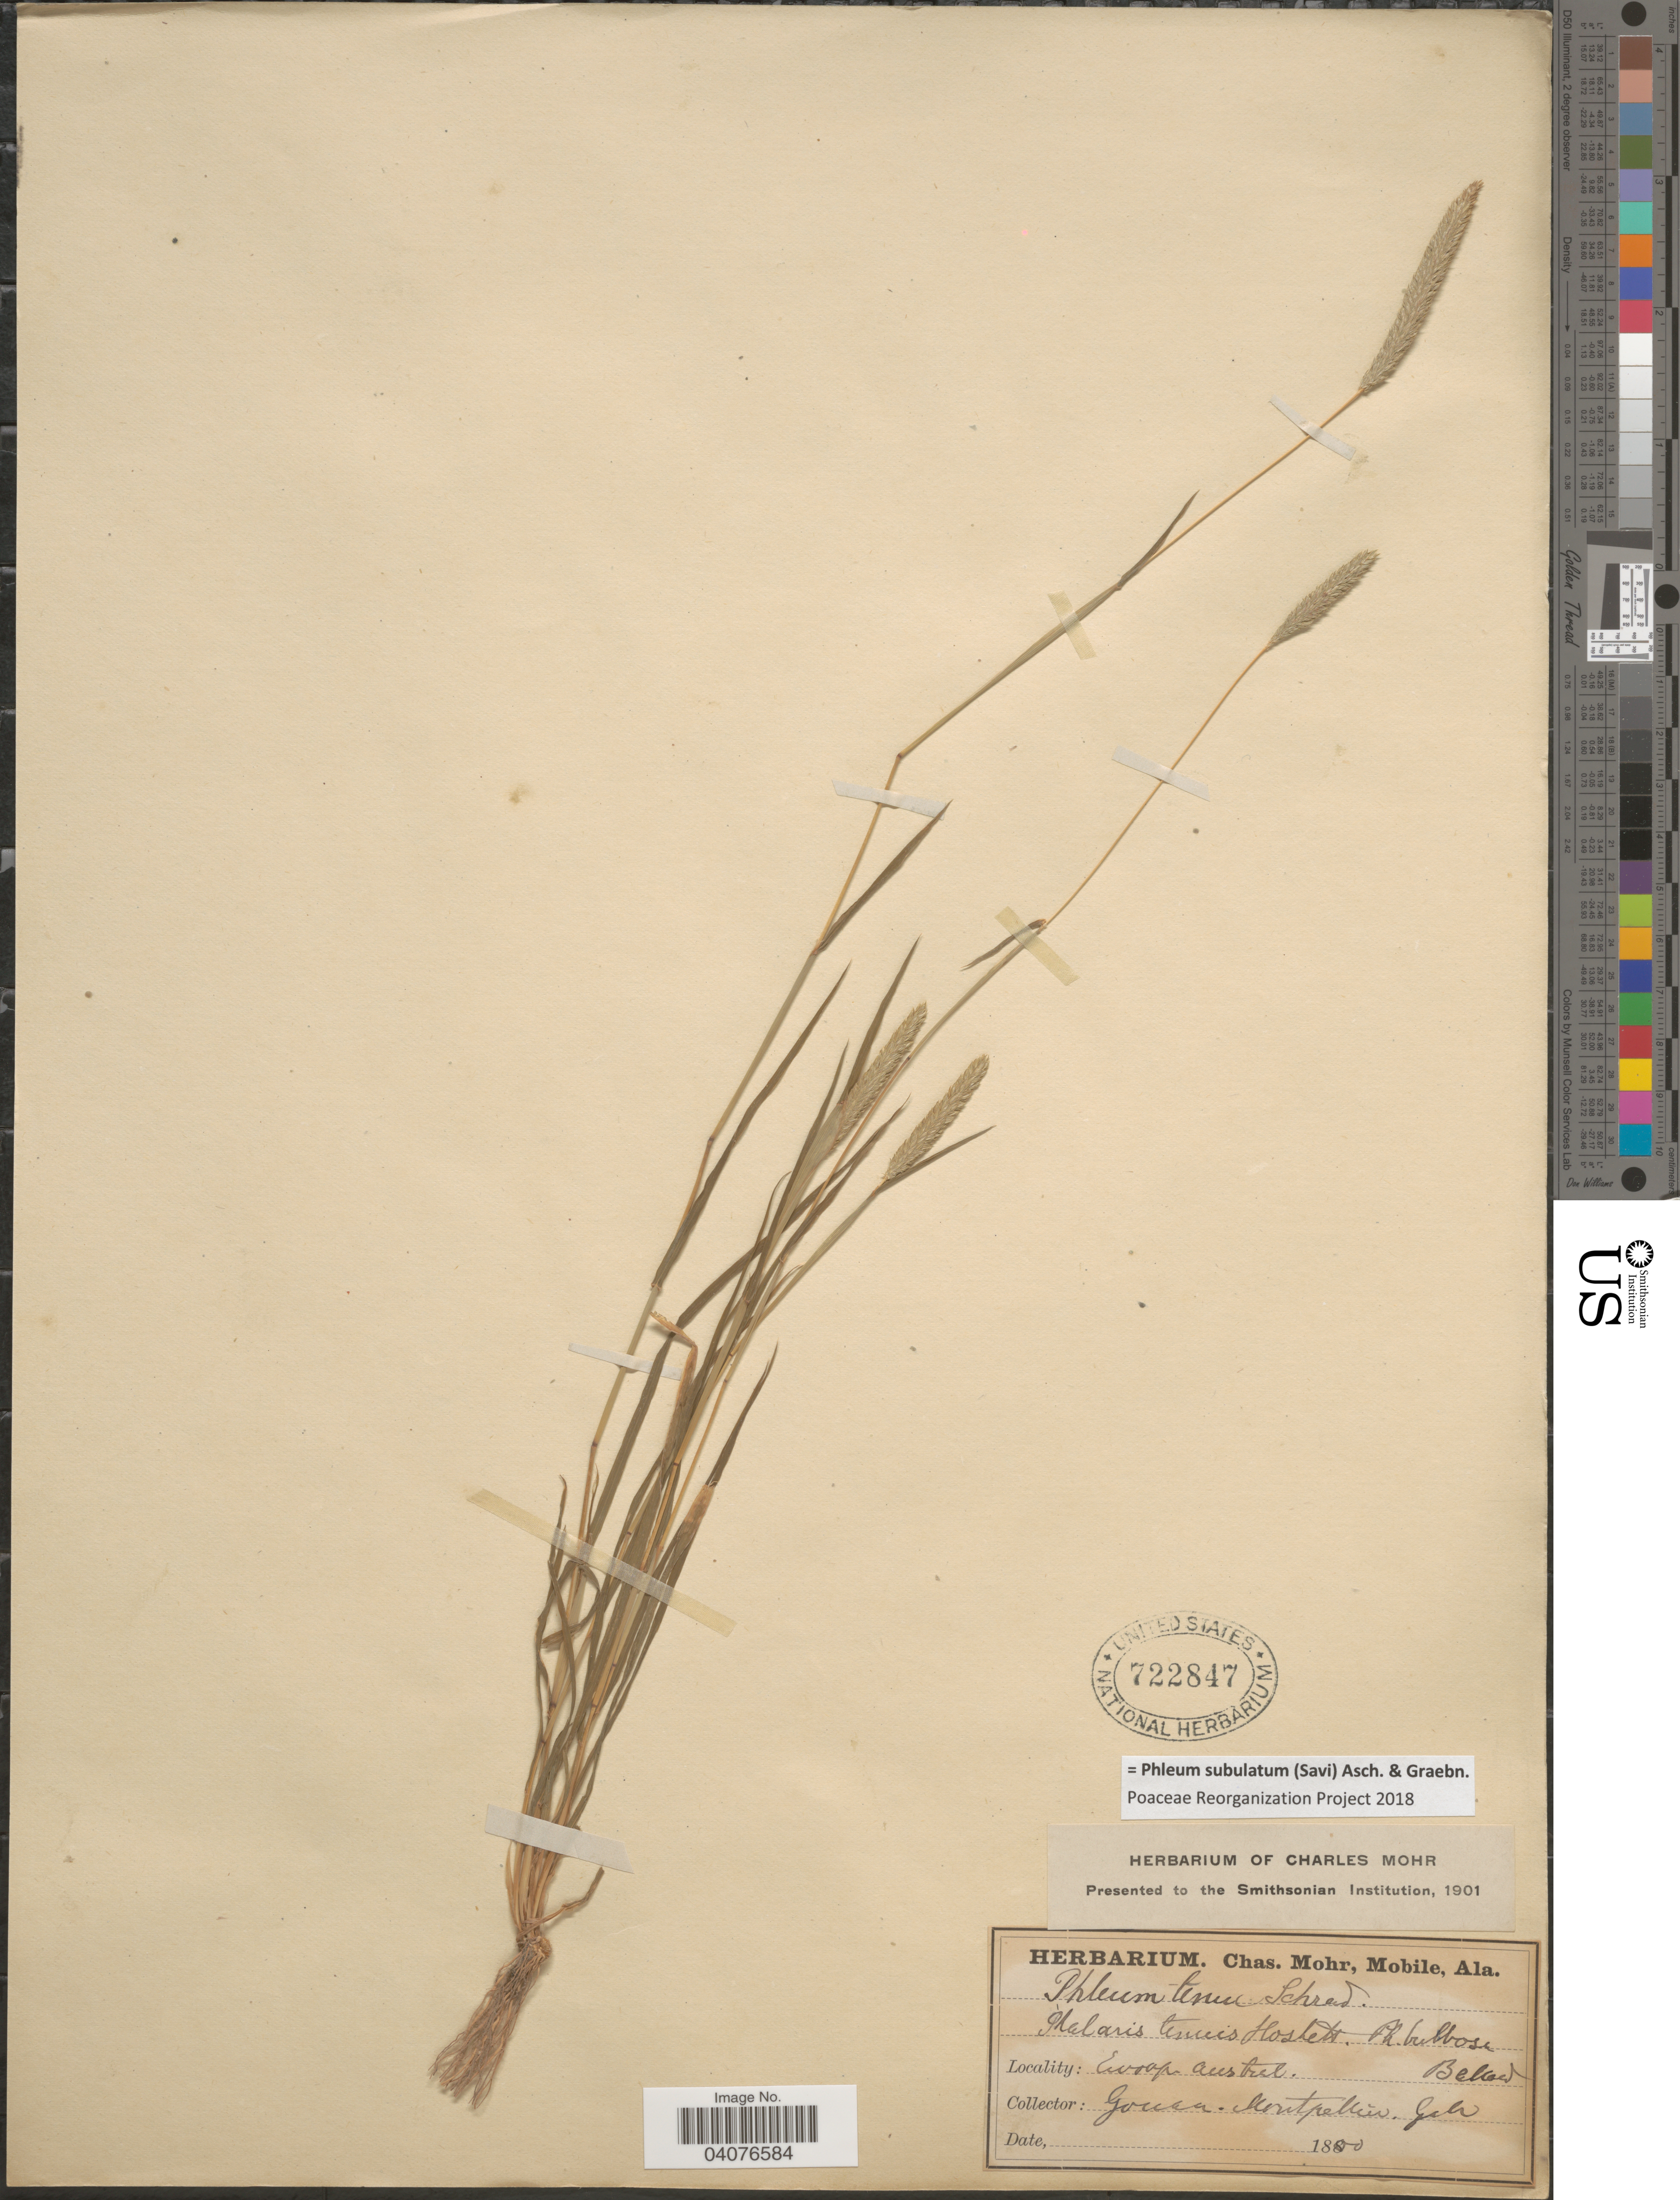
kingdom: Plantae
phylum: Tracheophyta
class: Liliopsida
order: Poales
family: Poaceae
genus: Phleum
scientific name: Phleum subulatum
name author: (Savi) Asch. & Graeb.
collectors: G. Montpellier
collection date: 1800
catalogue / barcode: US 722847